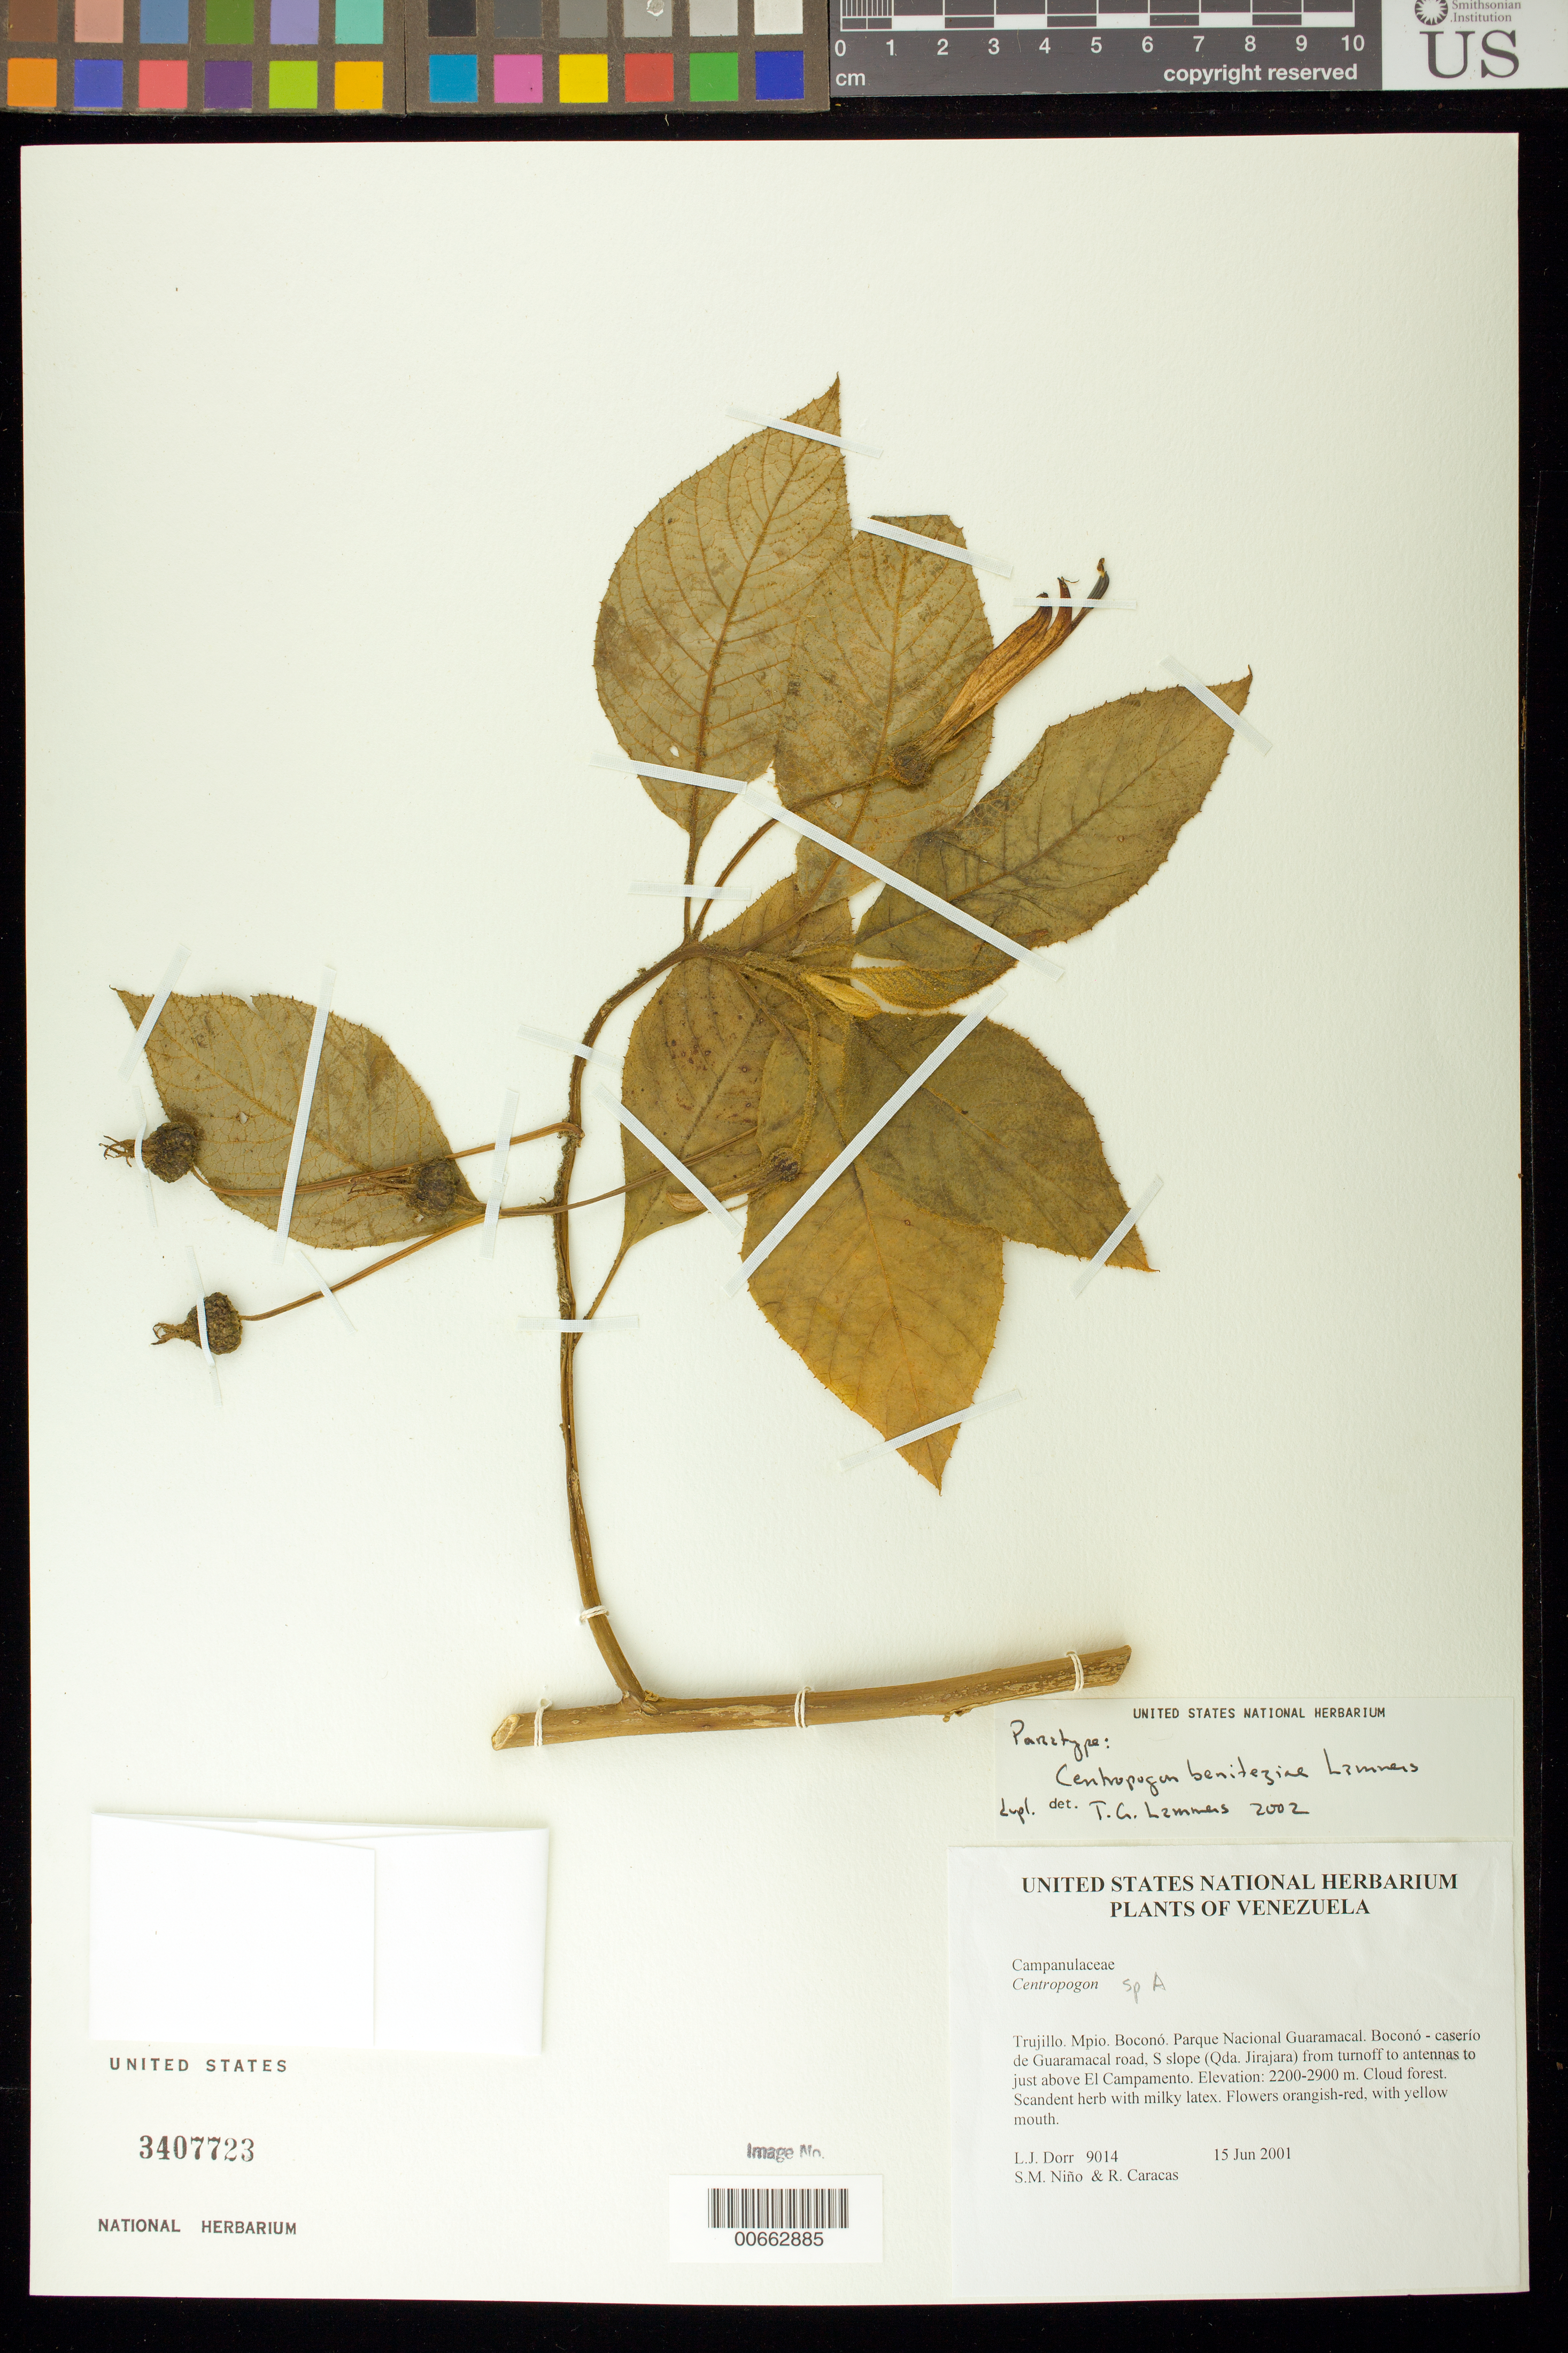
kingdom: Plantae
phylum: Tracheophyta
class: Magnoliopsida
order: Asterales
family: Campanulaceae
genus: Centropogon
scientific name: Centropogon sp.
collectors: L. J. Dorr, S. M. Niño & R. Caracas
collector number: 9014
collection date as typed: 15 Jun 2001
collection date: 2001-06-15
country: Venezuela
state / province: Trujillo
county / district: Boconó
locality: Parque Nacional Guaramacal. Boconó-caserío de Guaramacal road, S slope (Qda. Jirajara) from turnoff to antennas to just above El Campamento.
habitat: Cloud forest.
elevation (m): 2200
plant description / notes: K, OSH, PORT, US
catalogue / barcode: US 3407723